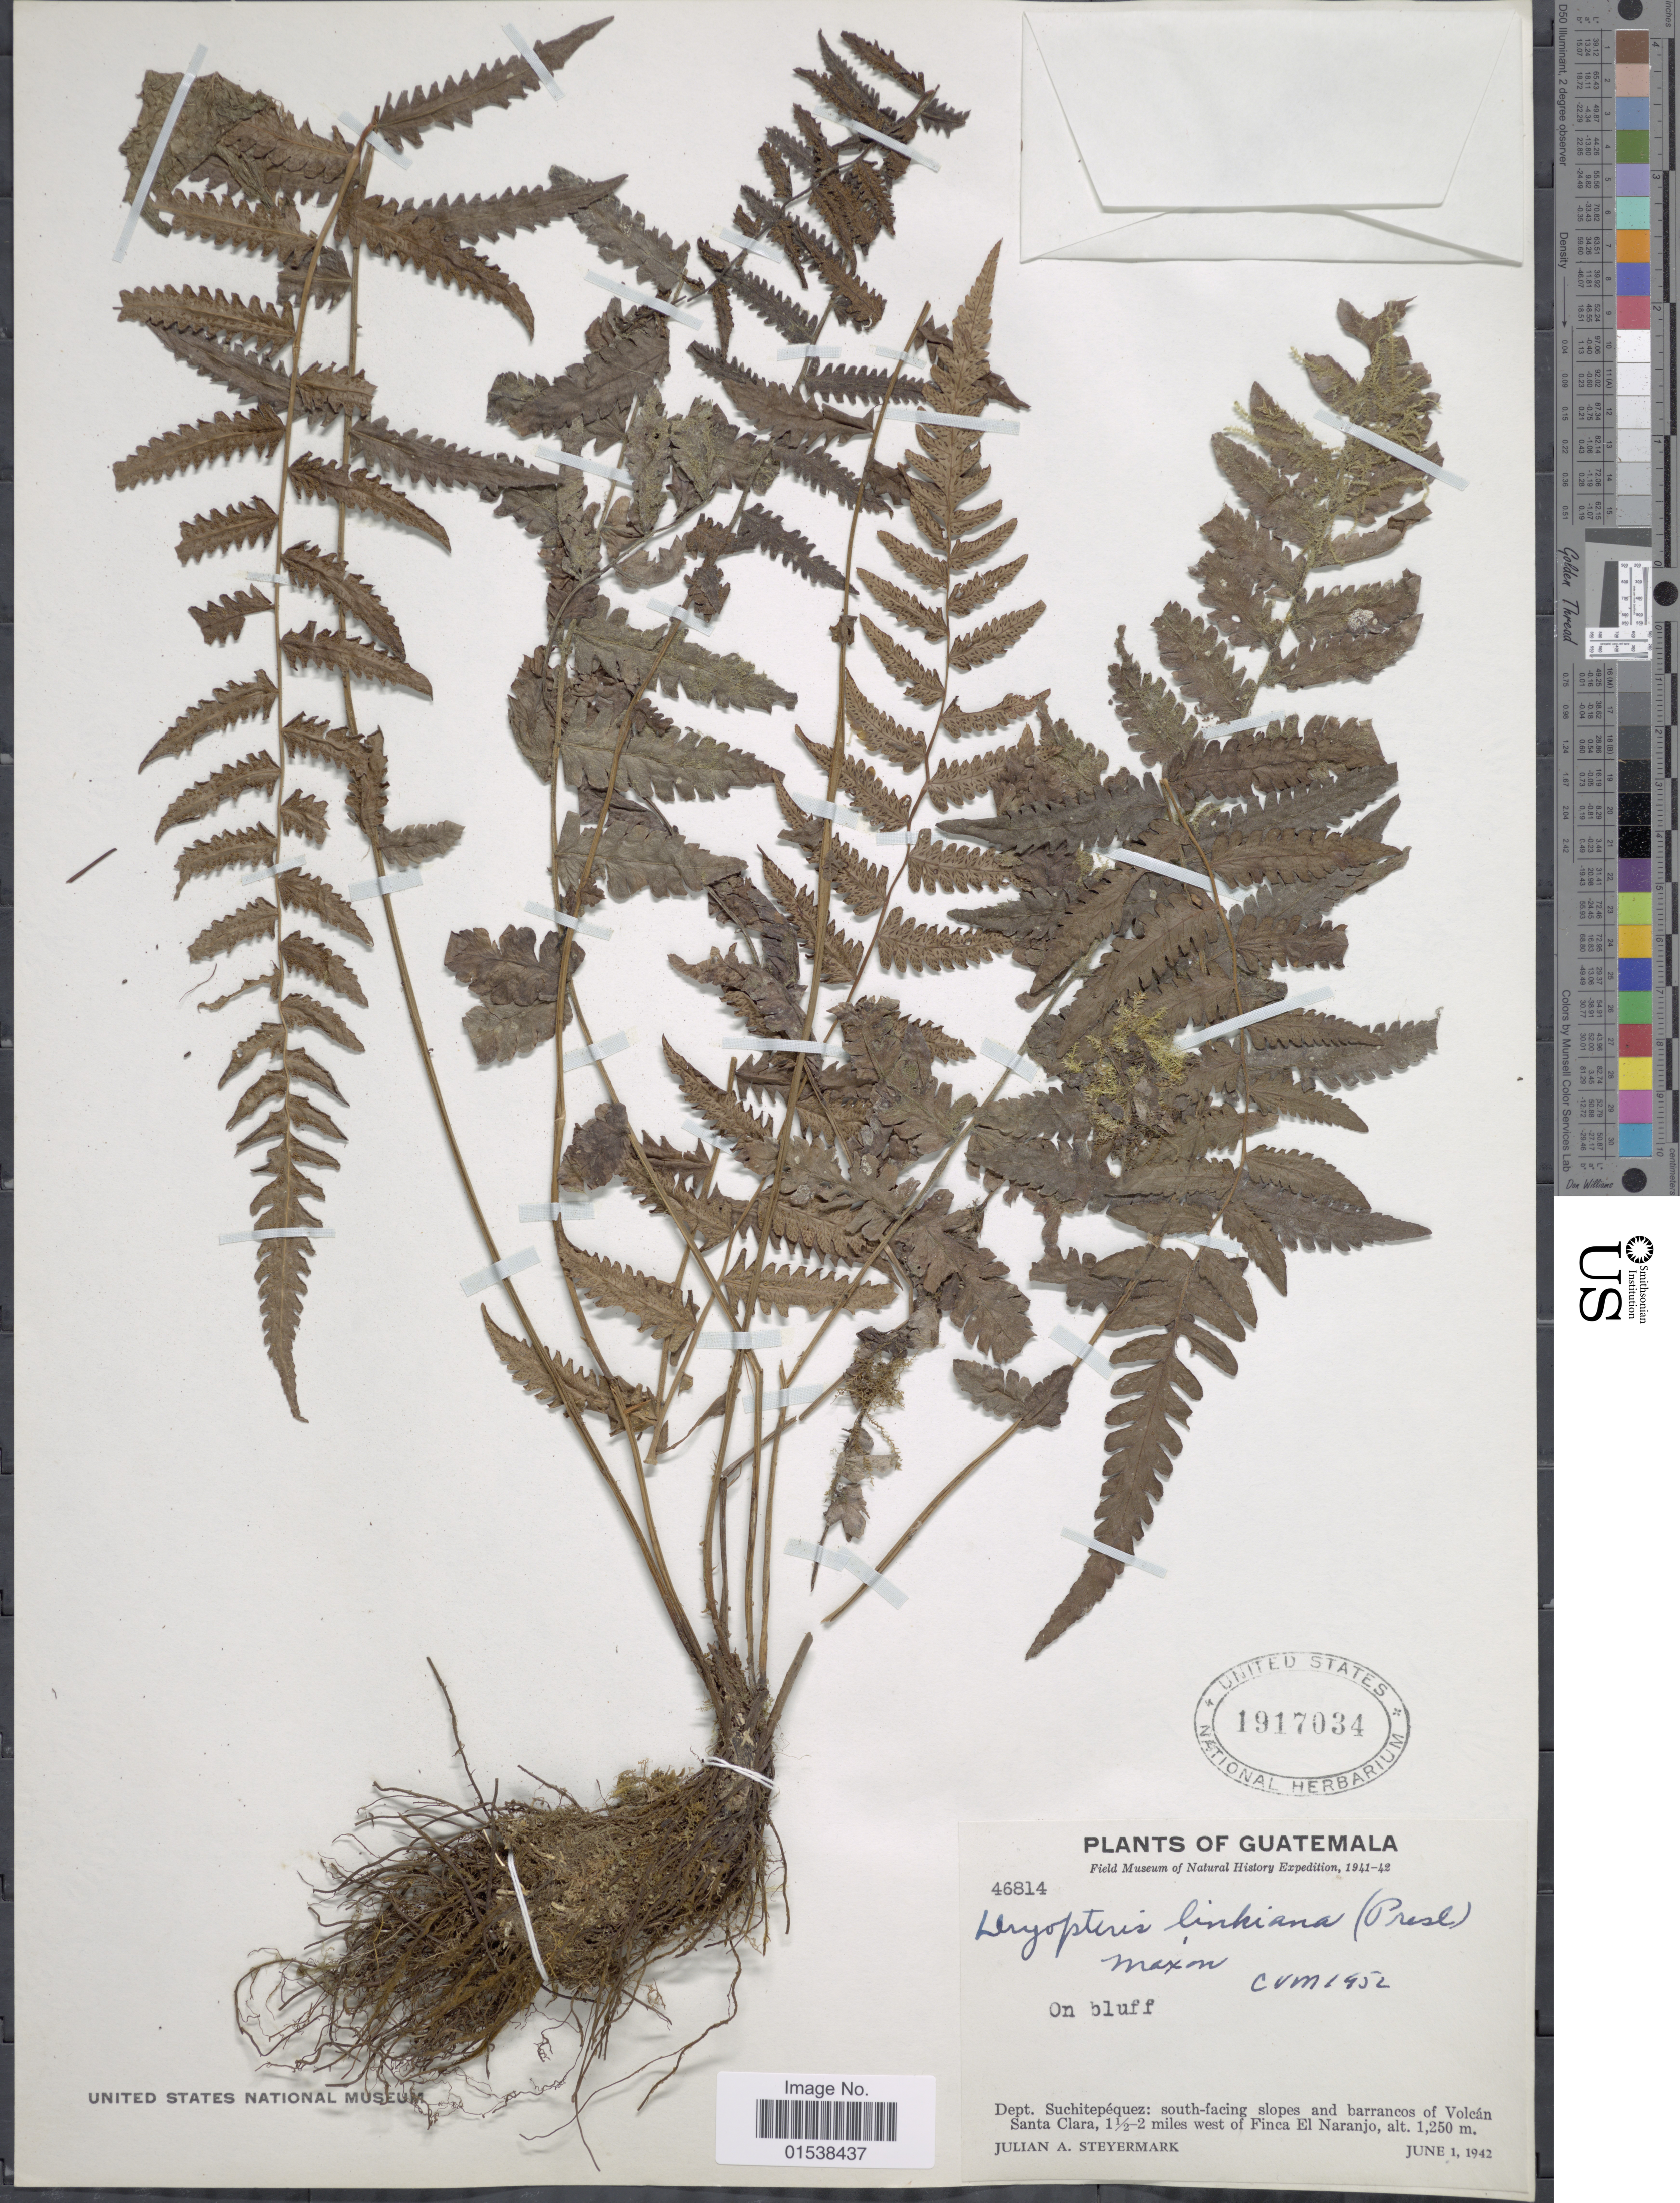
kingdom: Plantae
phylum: Tracheophyta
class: Polypodiopsida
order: Polypodiales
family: Thelypteridaceae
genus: Amauropelta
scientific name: Amauropelta linkiana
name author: (C. Presl) Pic. Serm.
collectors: J. Steyermark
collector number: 46814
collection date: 1942-06-01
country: Guatemala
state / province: Suchitepéquez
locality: Dept. Suchitepequez, south-facing slopes and barrancos of Volcan Santa Clara, 1 1/2 - 2 miles west of Finca El Naranjo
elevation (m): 1250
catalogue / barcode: US 1917034